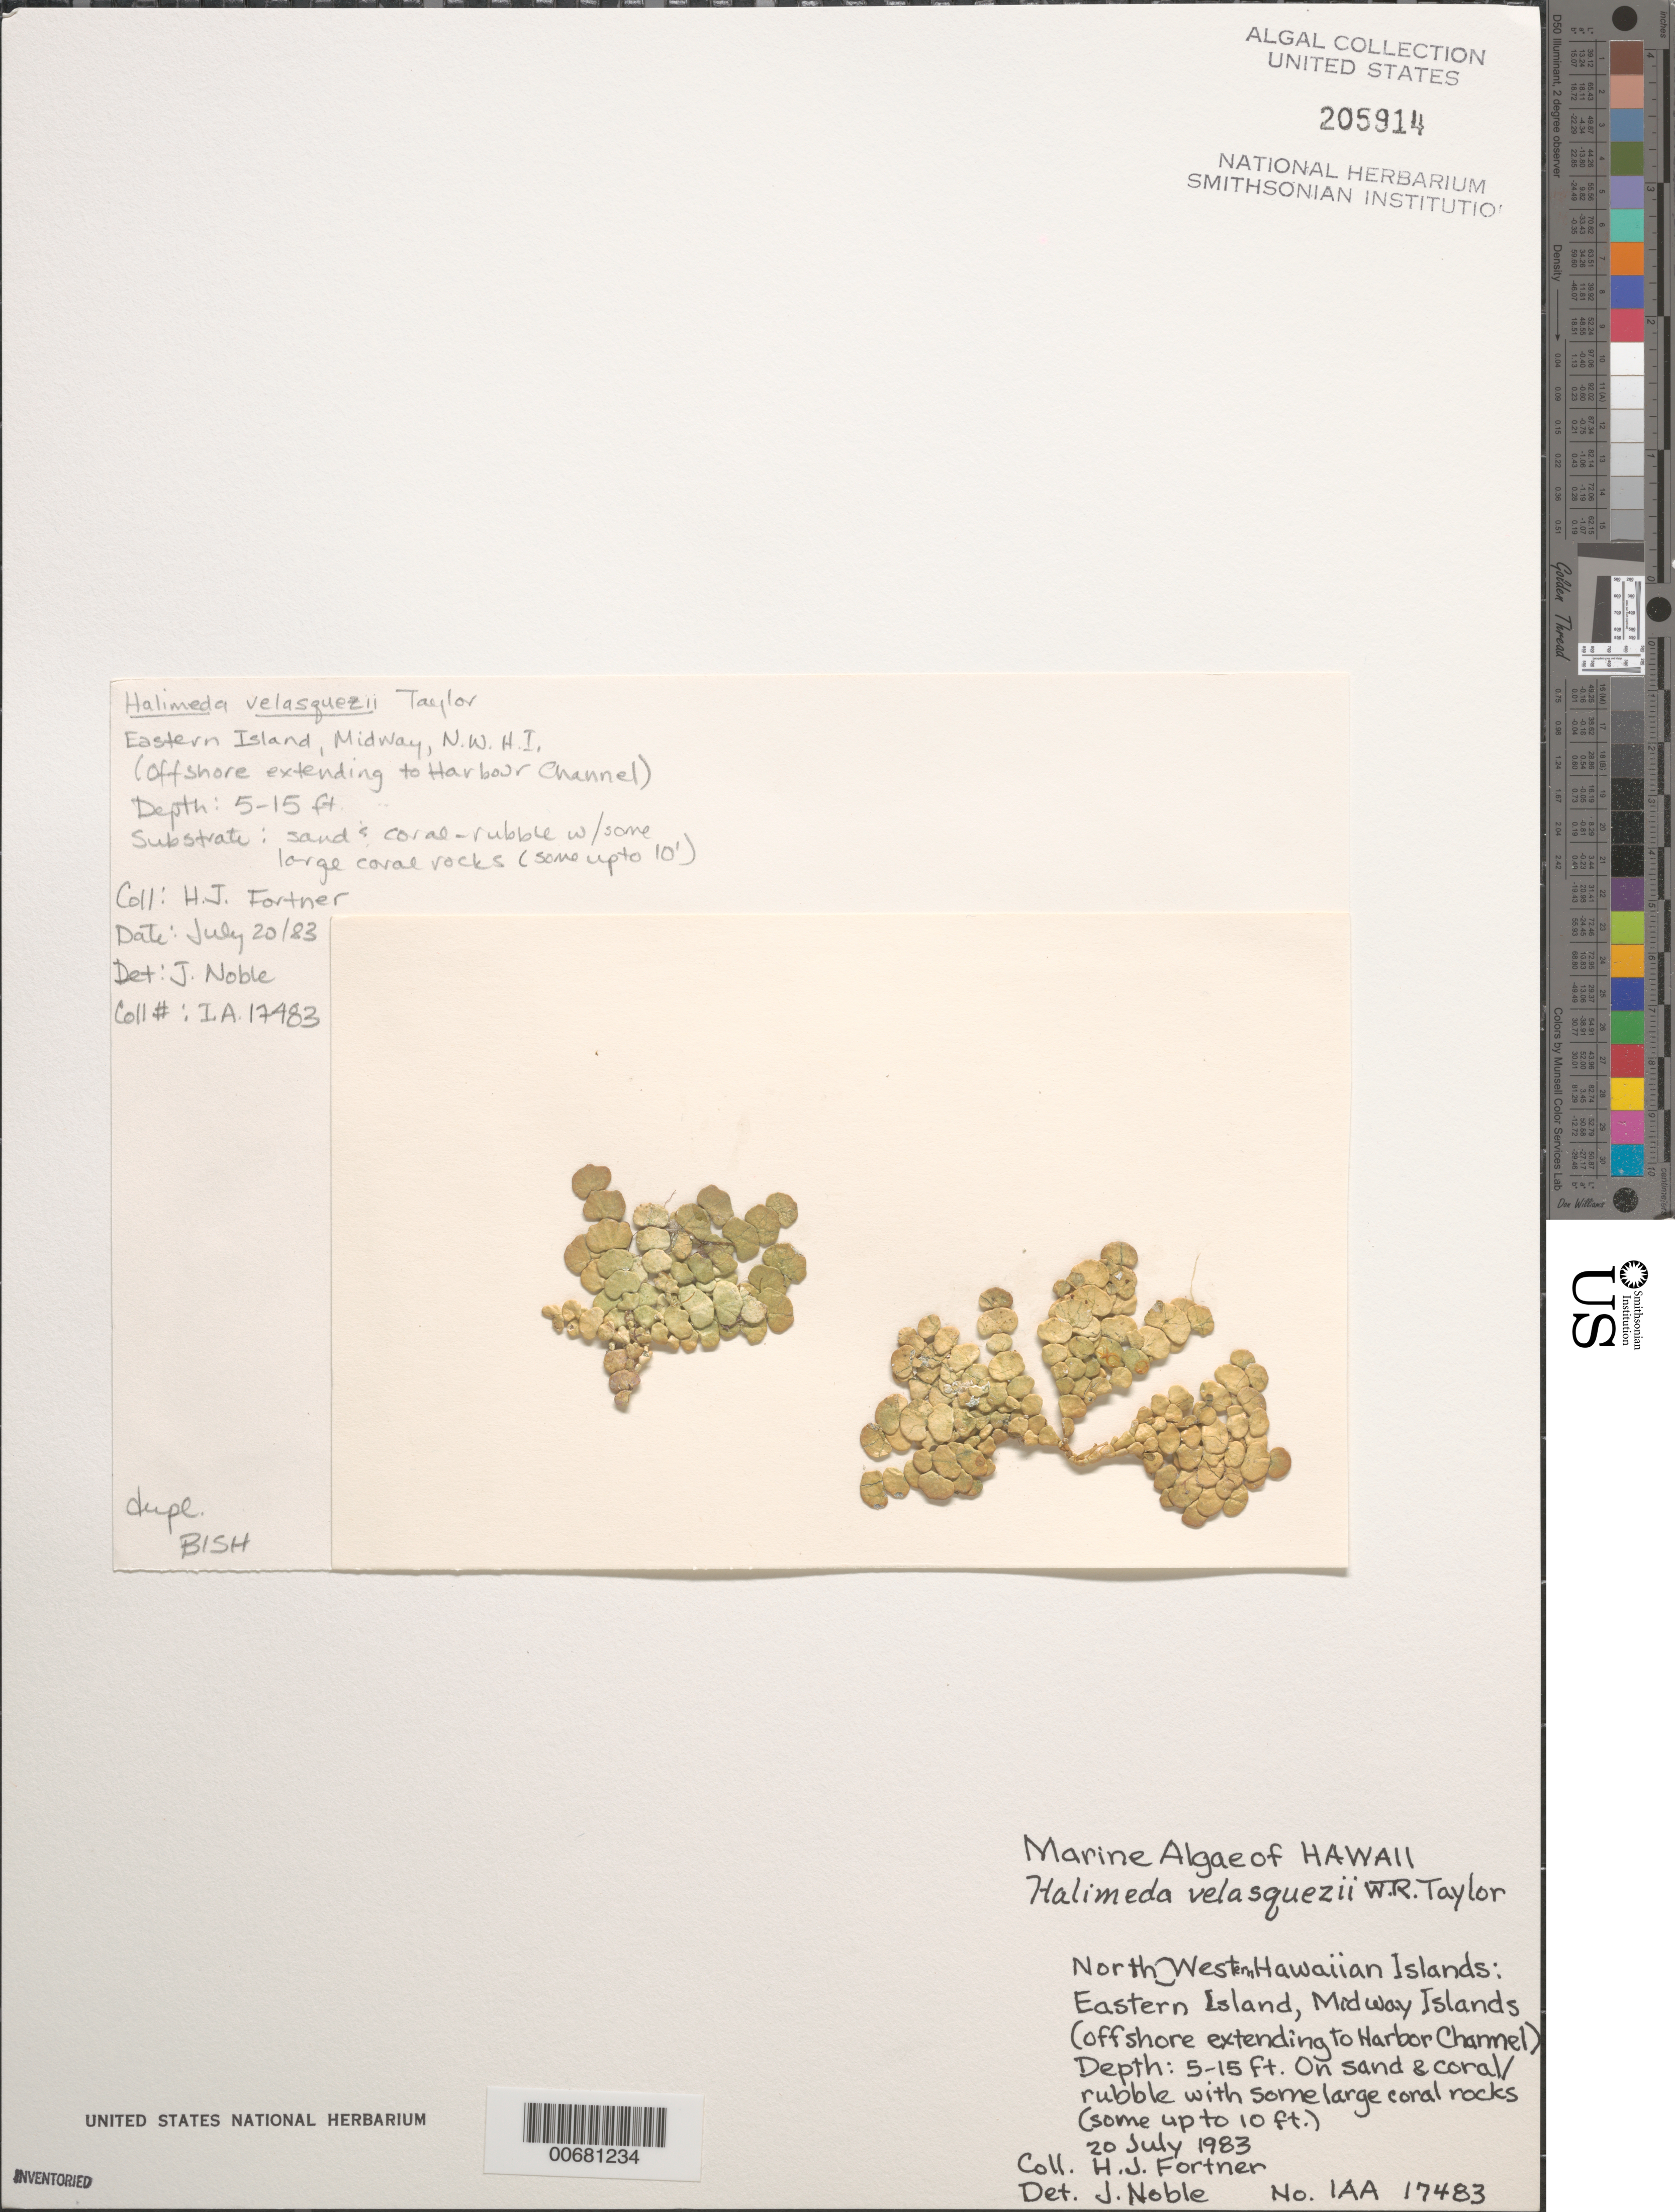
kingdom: Plantae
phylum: Chlorophyta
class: Ulvophyceae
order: Bryopsidales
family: Halimedaceae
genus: Halimeda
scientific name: Halimeda velasquezii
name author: W.R. Taylor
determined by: Noble, J.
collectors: H. Fortner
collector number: IAA 17483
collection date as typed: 20 Jul 1983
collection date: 1983-07-20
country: U.S. Administered Pacific Islands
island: Midway Atoll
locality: Offshore, extending to Harbor Channel, Eastern Islet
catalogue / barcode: US 205914